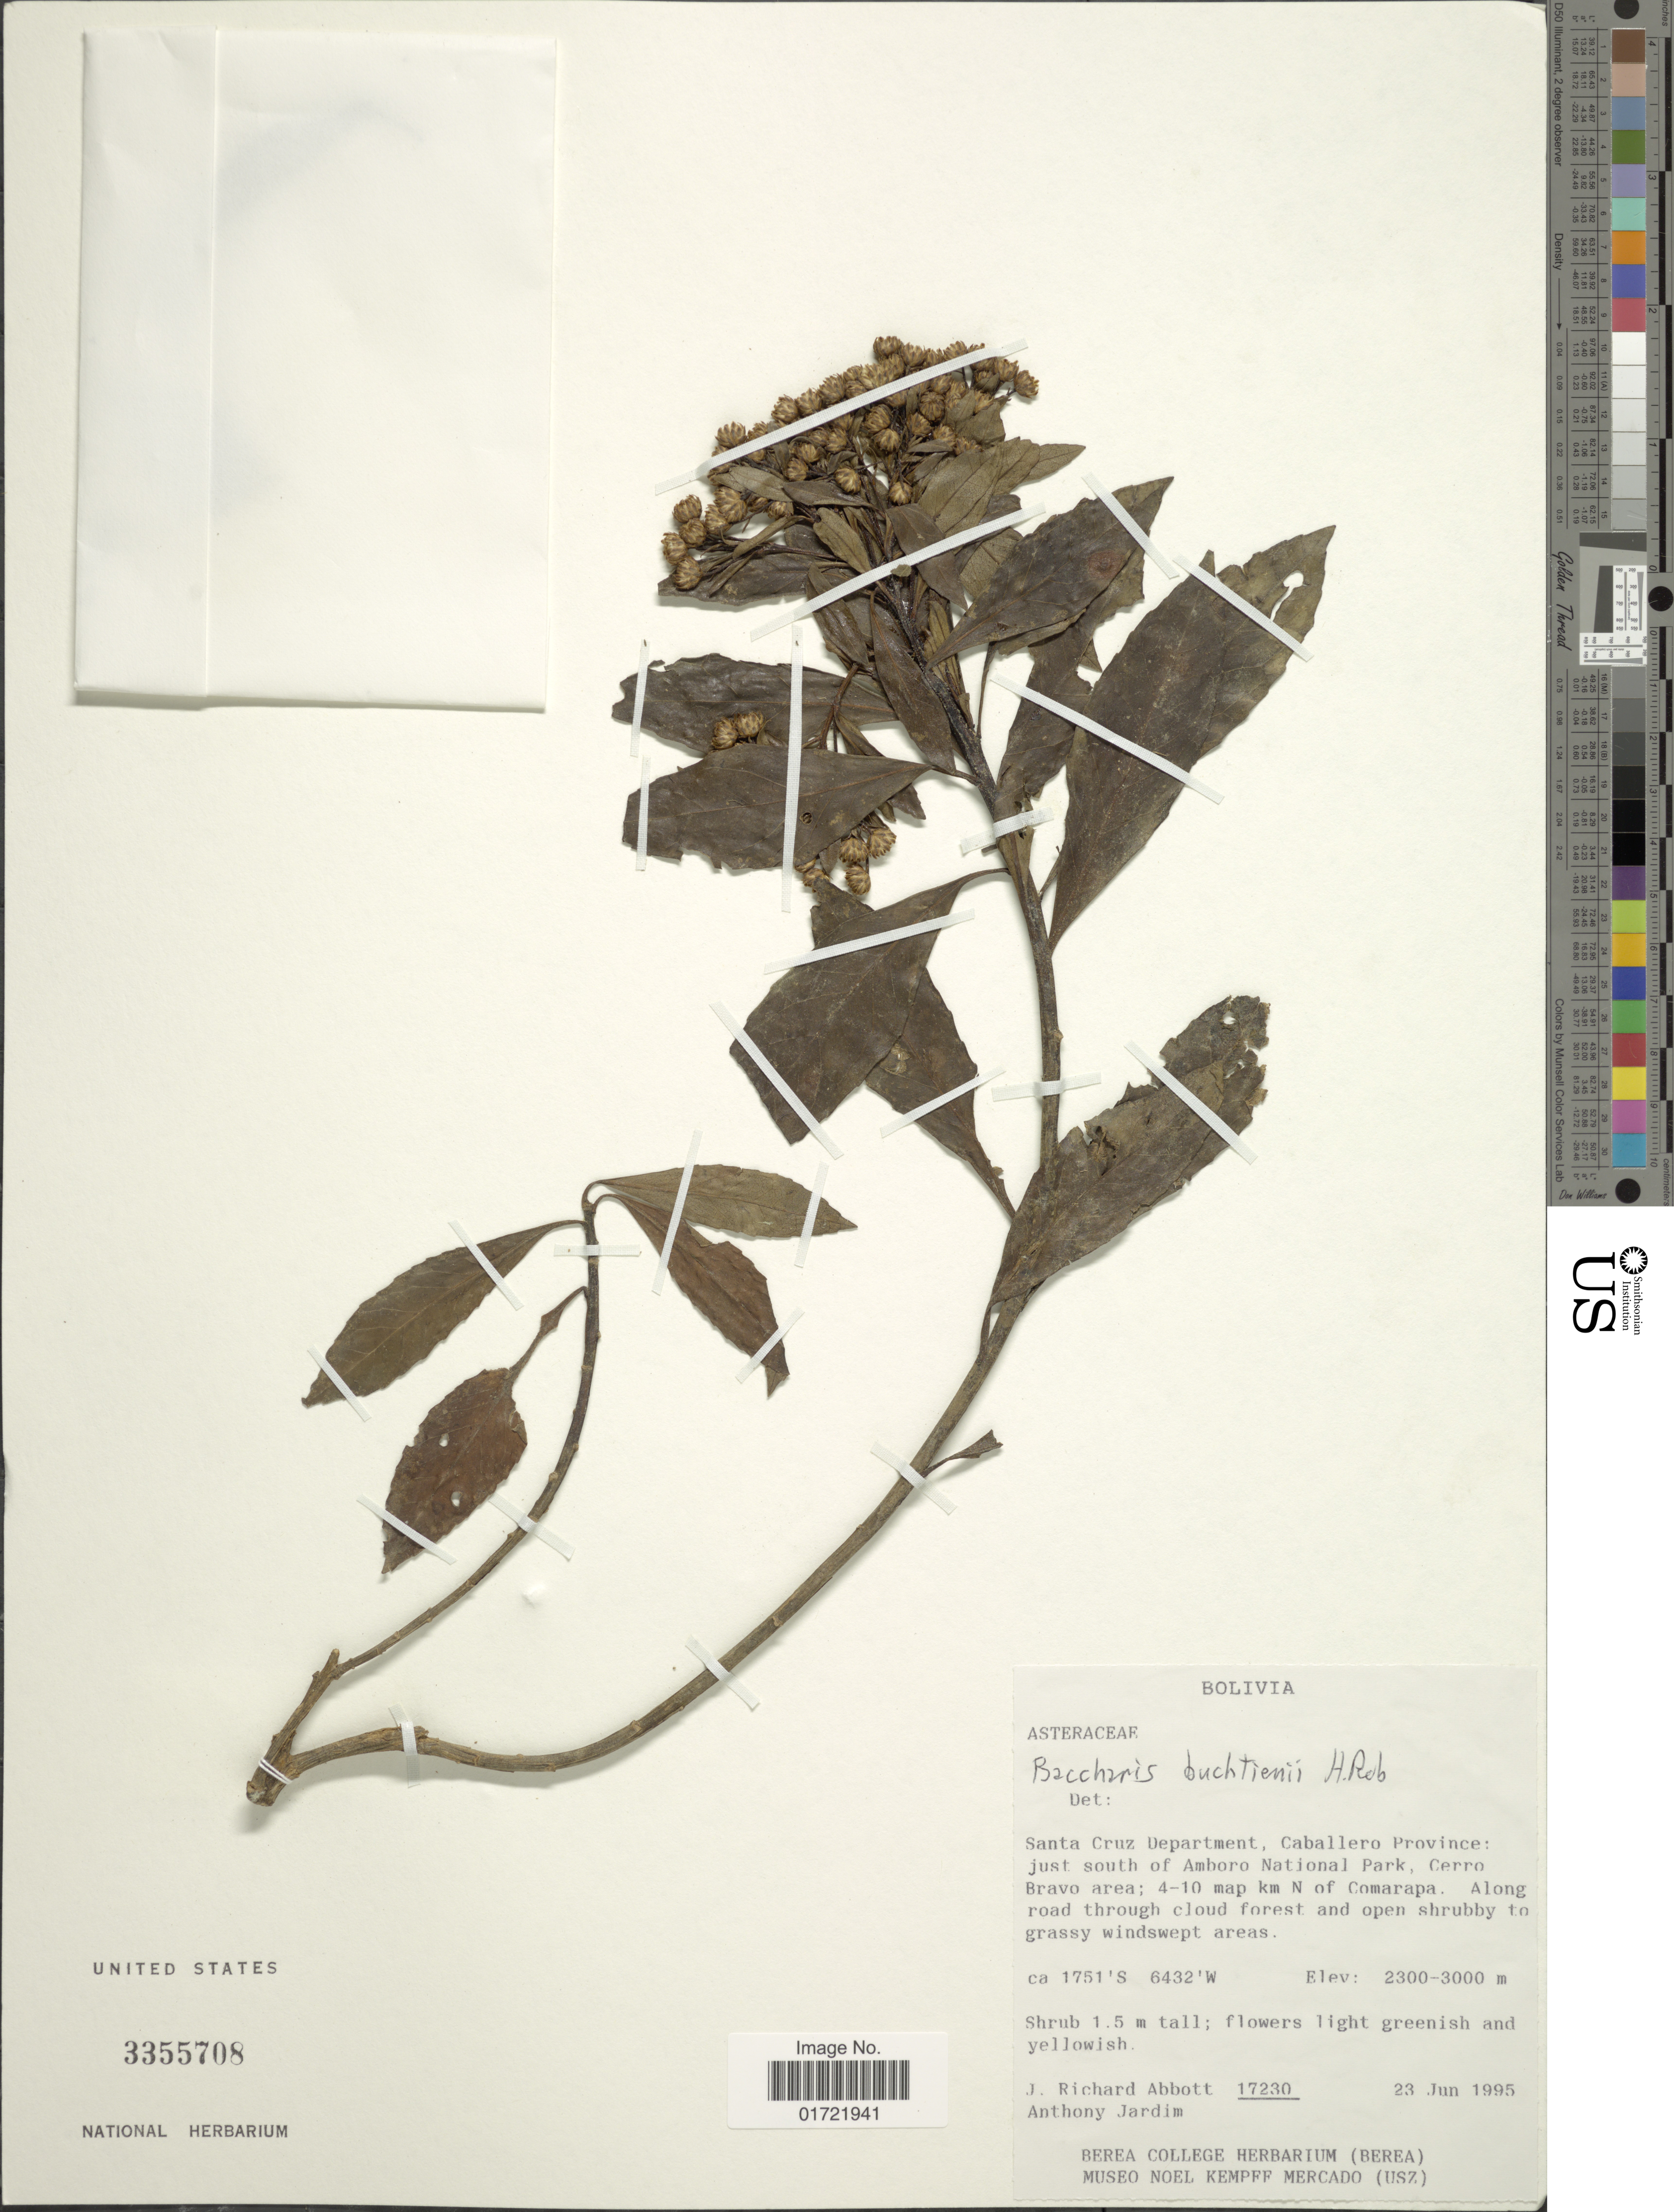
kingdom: Plantae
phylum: Tracheophyta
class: Magnoliopsida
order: Asterales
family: Asteraceae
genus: Baccharis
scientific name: Baccharis buchtienii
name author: H. Rob.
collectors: J. R. Abbott & A. Jardim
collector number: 17230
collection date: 1995-06-23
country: Bolivia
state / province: Santa Cruz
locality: Caballero Province: just south of Amboro National Park, Cerro Bravo area; 4-10 mapkm N of Comarapa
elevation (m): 2300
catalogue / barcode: US 3355708